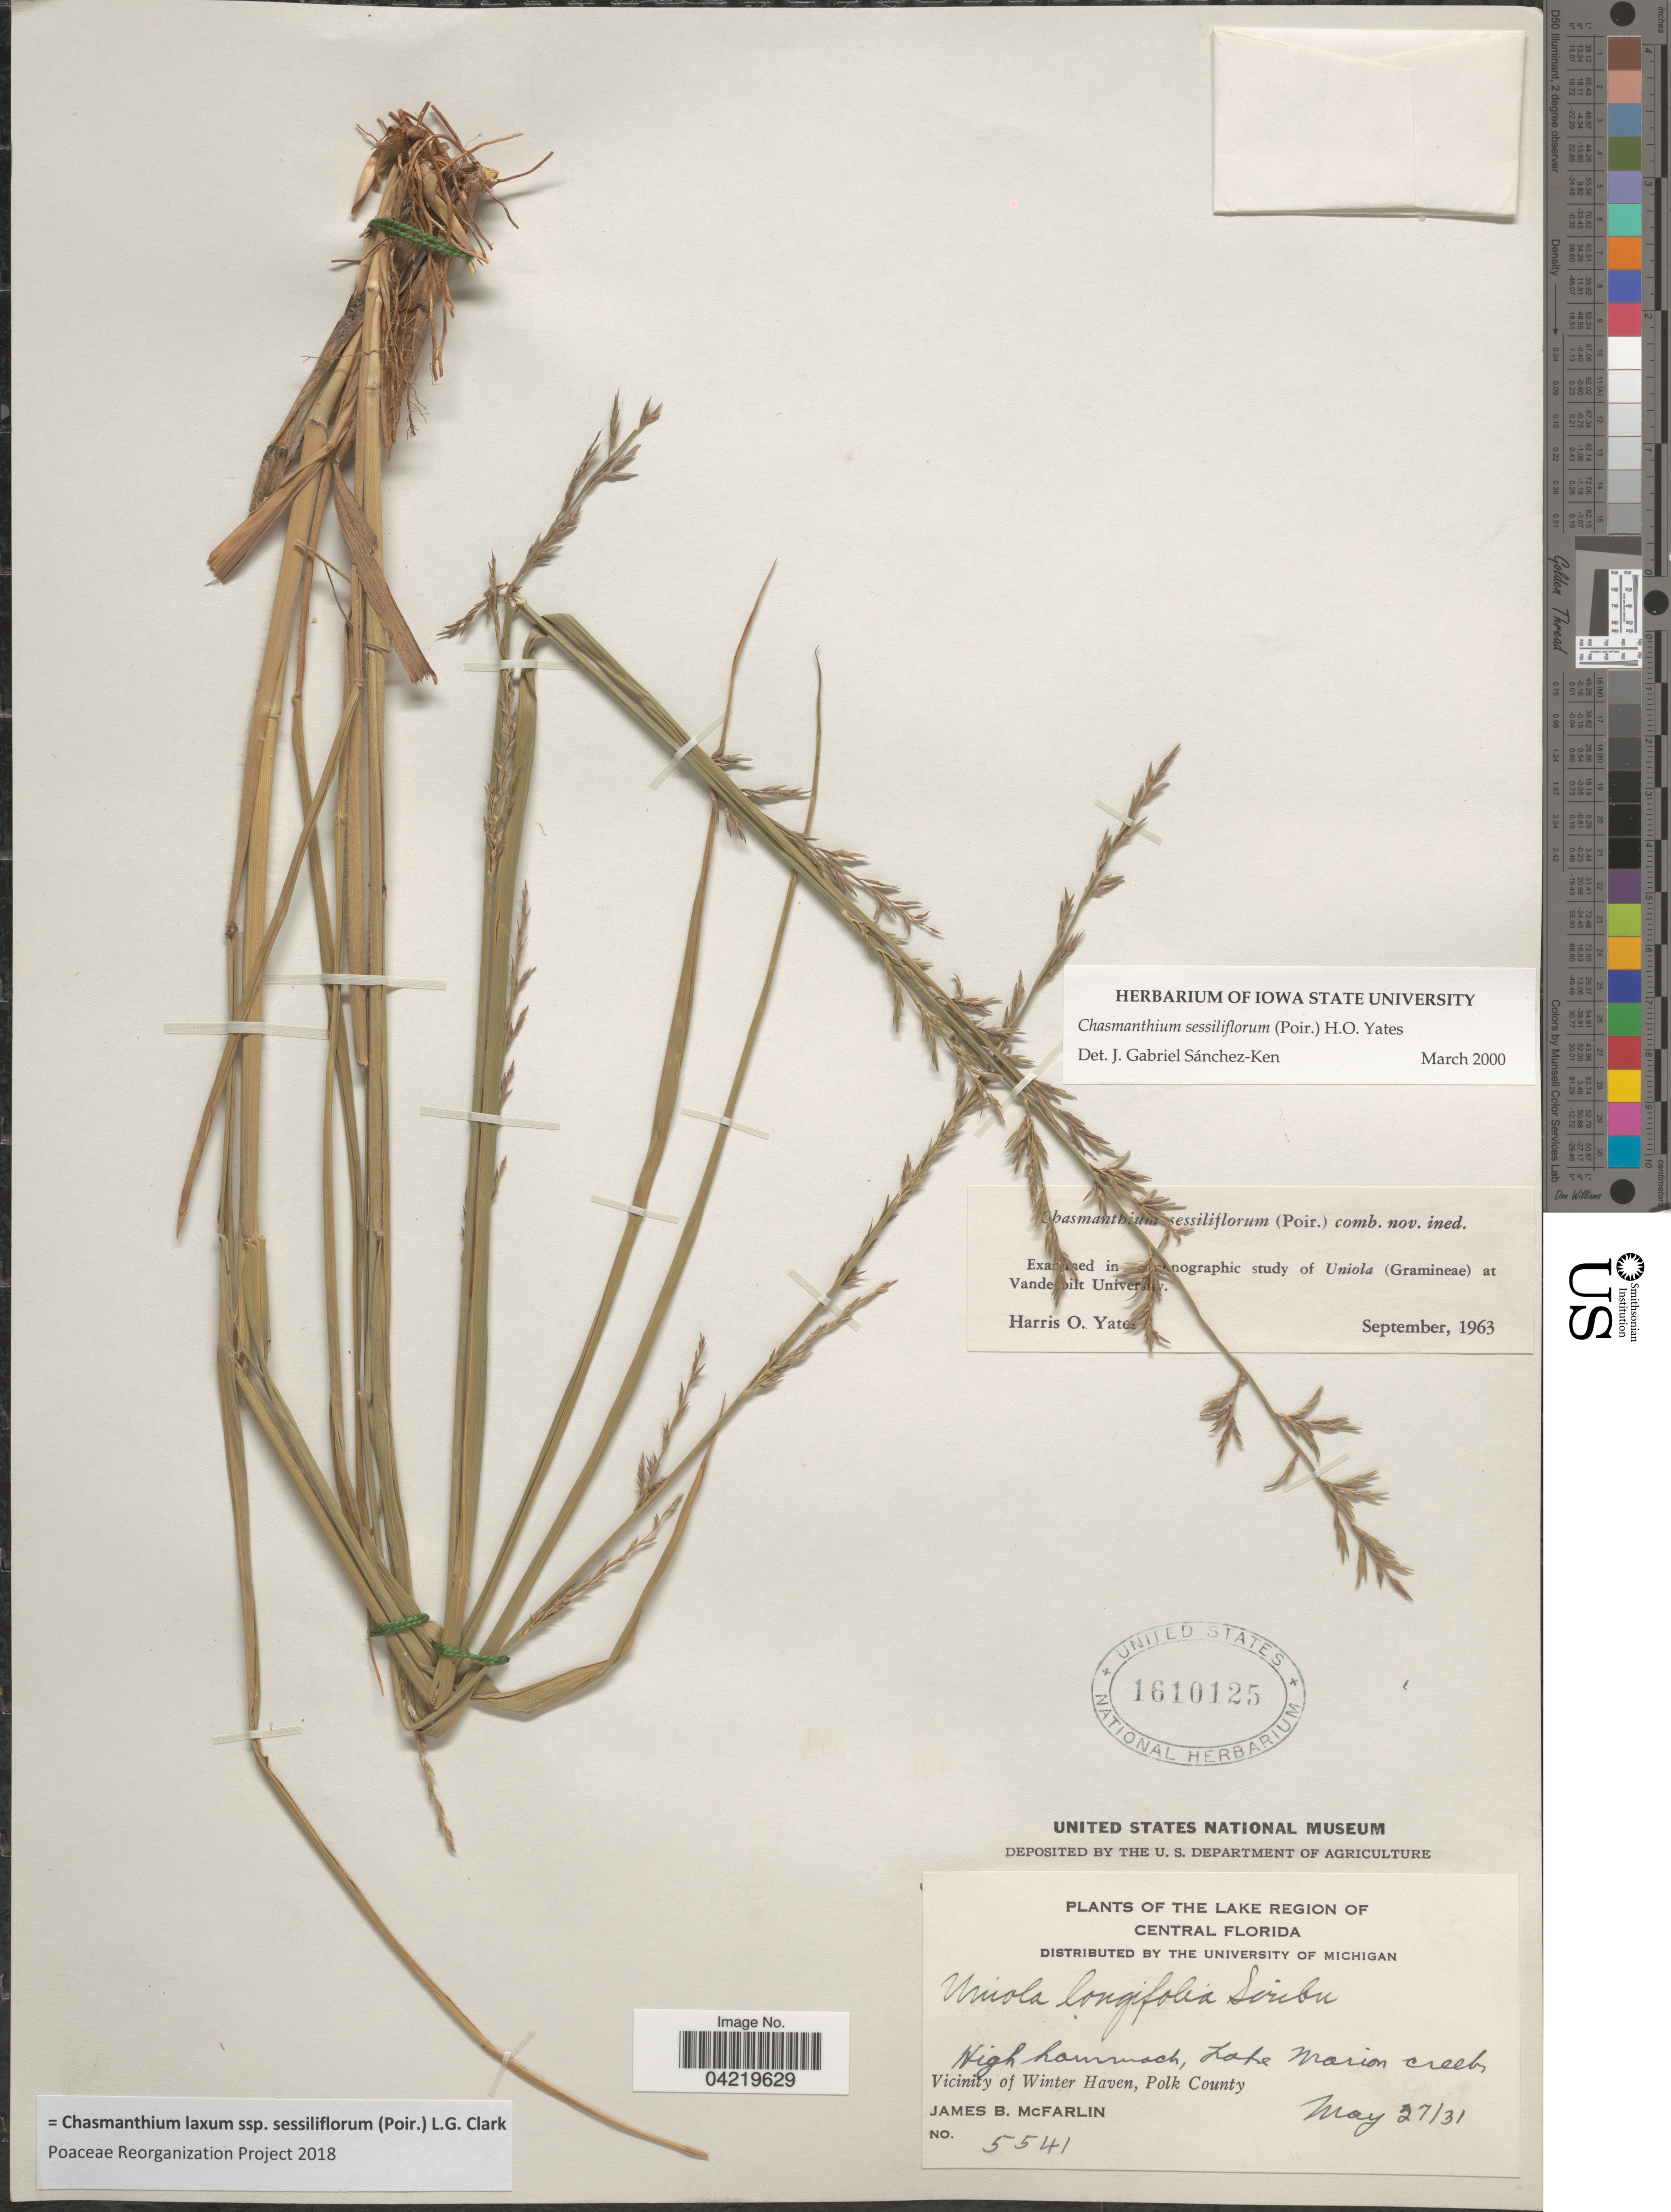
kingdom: Plantae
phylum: Tracheophyta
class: Liliopsida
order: Poales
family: Poaceae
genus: Chasmanthium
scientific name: Chasmanthium laxum subsp. sessiliflorum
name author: (L.) H.O. Yates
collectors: J. McFarlin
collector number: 5541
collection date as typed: Transcribed d/m/y: 27/5/31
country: United States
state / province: Florida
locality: The Lake Region of Central Florida. High hammock, Lake Marion Creek. Vicinity of Winter Haven, Polk County.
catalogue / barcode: US 1610125